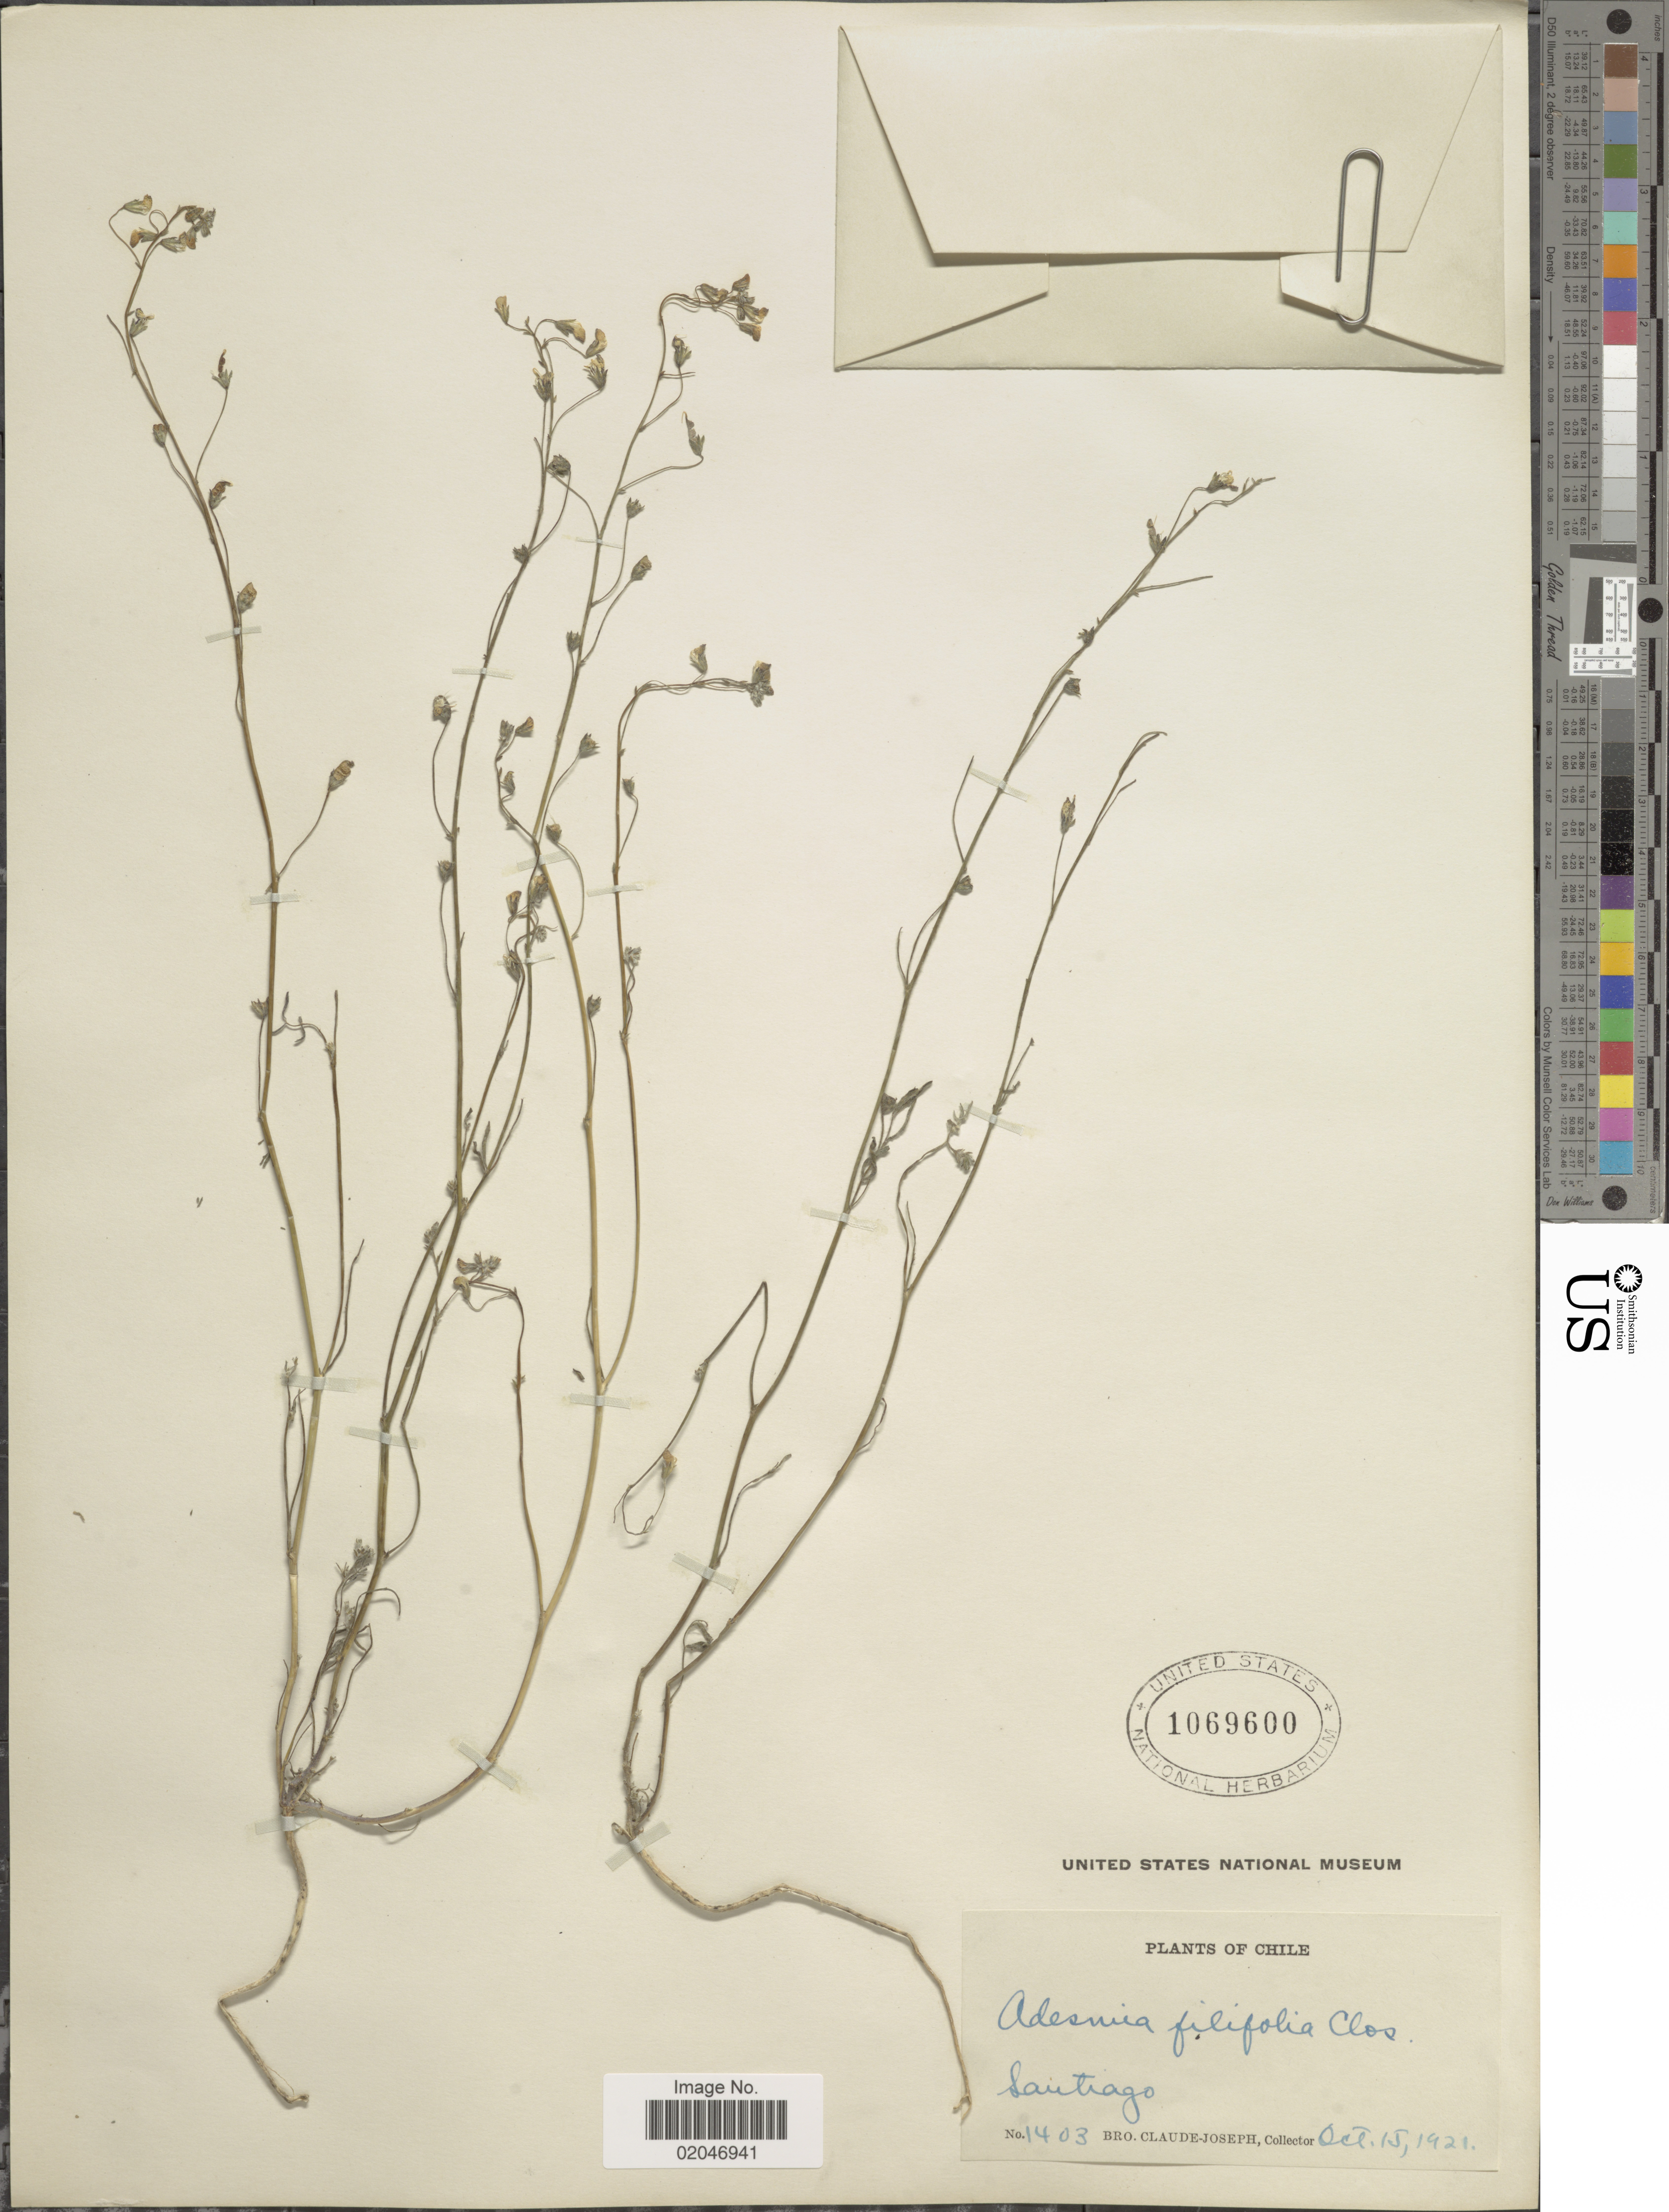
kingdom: Plantae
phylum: Tracheophyta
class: Magnoliopsida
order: Fabales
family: Fabaceae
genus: Adesmia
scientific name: Adesmia filifolia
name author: Clos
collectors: Bro. Claude-Joseph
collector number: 1403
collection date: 1921-10-15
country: Chile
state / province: Región Metropolitana (RM)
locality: Santiago.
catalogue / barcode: US 1069600